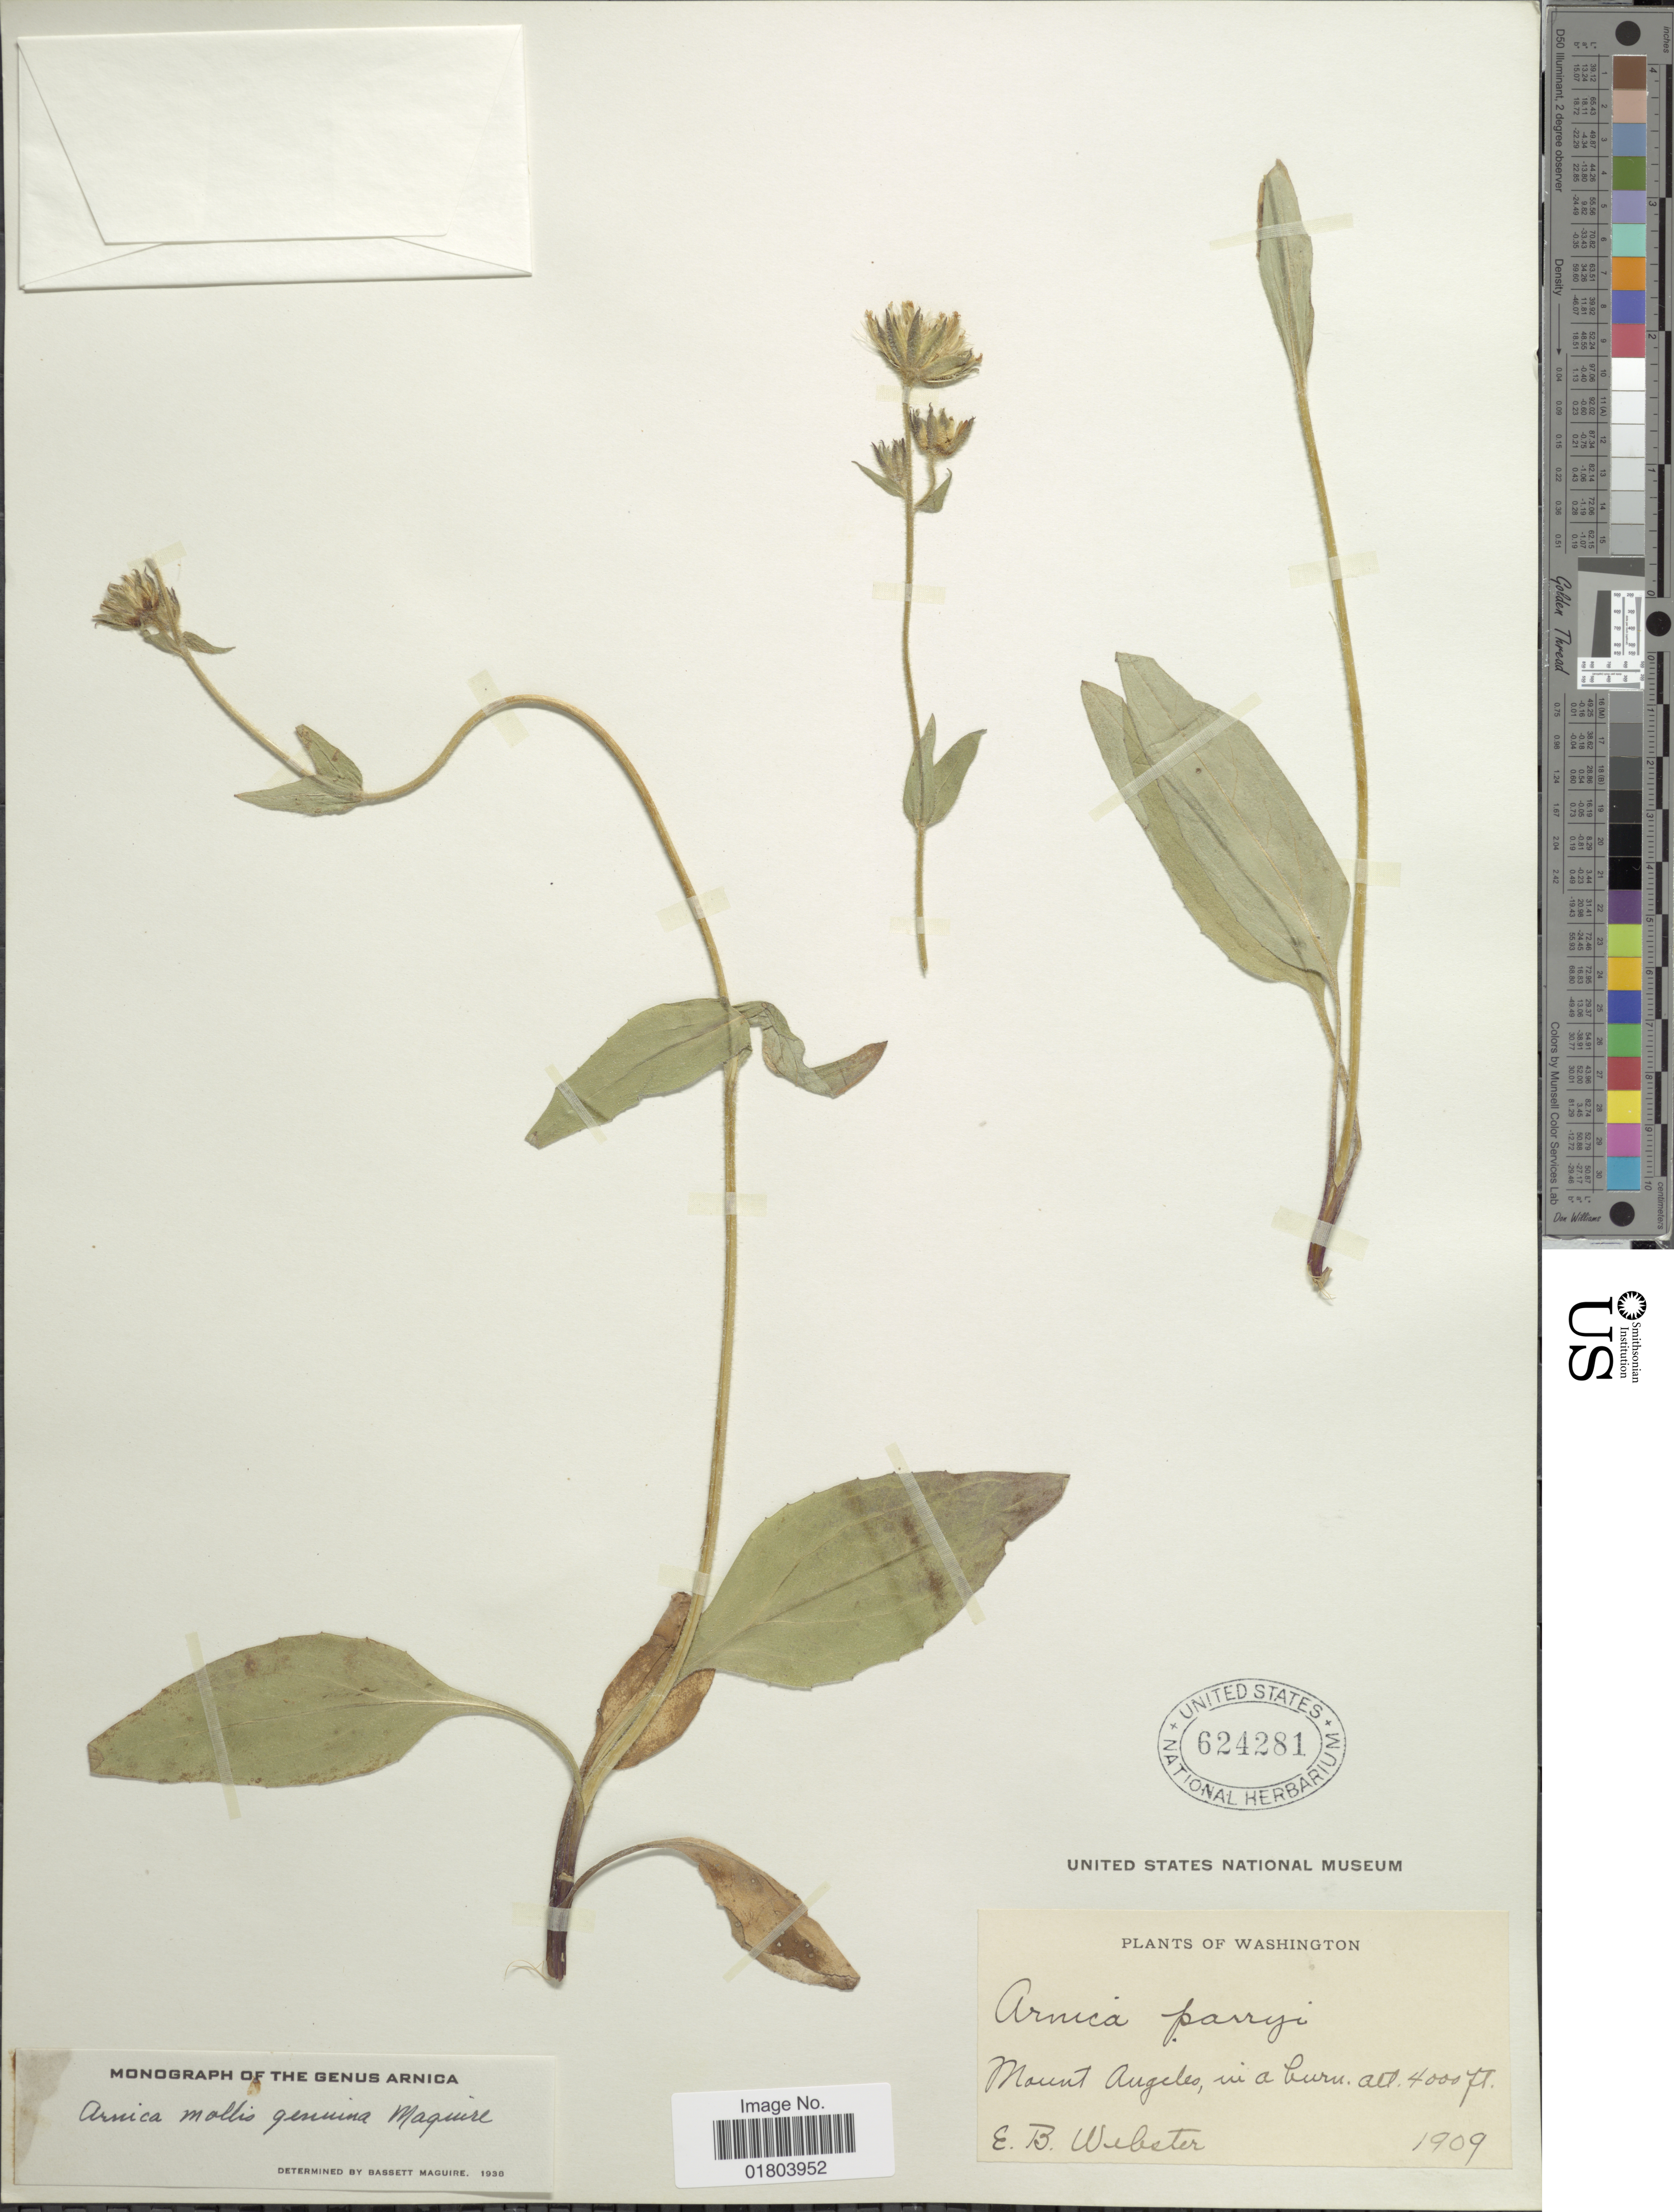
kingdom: Plantae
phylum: Tracheophyta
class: Magnoliopsida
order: Asterales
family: Asteraceae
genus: Arnica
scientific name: Arnica mollis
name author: Hook.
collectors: E. B. Webster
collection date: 1909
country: United States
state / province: Washington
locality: Mount Angeles, in a burn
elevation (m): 1219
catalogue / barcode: US 624281